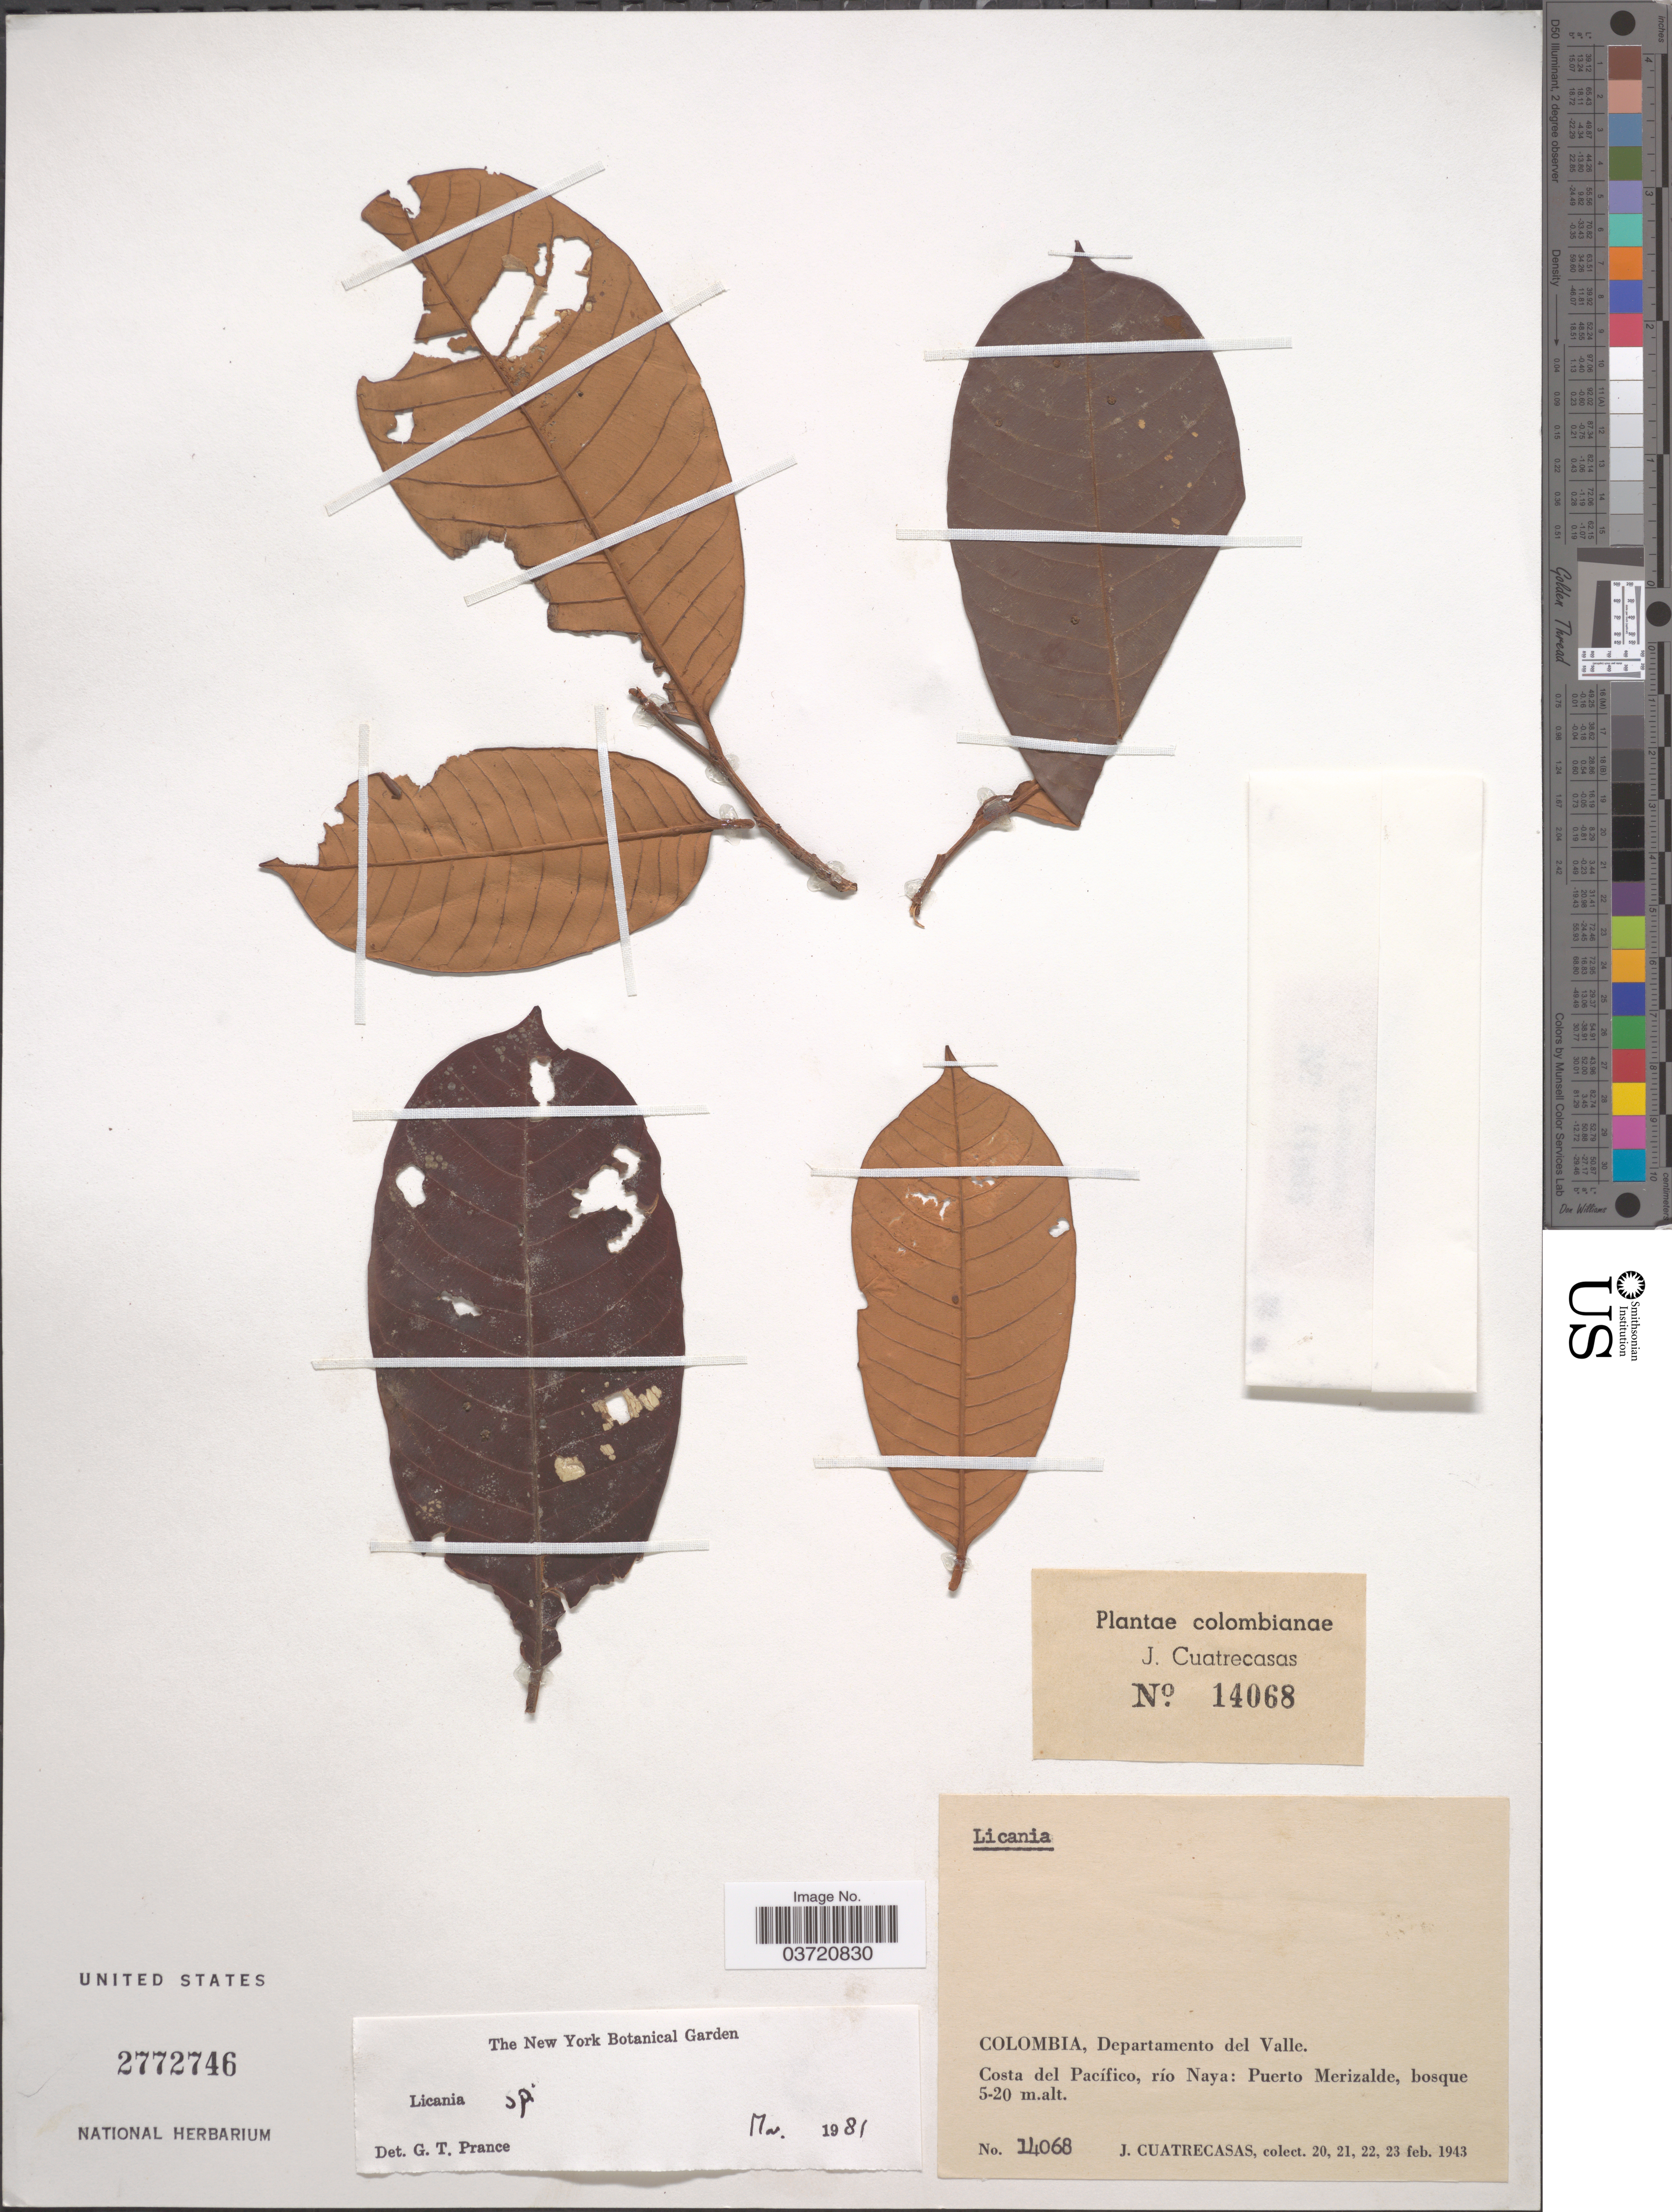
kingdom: Plantae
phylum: Tracheophyta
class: Magnoliopsida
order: Malpighiales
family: Chrysobalanaceae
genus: Licania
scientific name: Licania sp.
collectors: J. Cuatrecasas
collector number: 14068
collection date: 1943-02-20/1943-02-23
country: Colombia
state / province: Valle del Cauca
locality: Departamento del Valle. Costa del Pacífico, río Naya: Puerto Merizalde.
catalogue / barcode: US 2772746